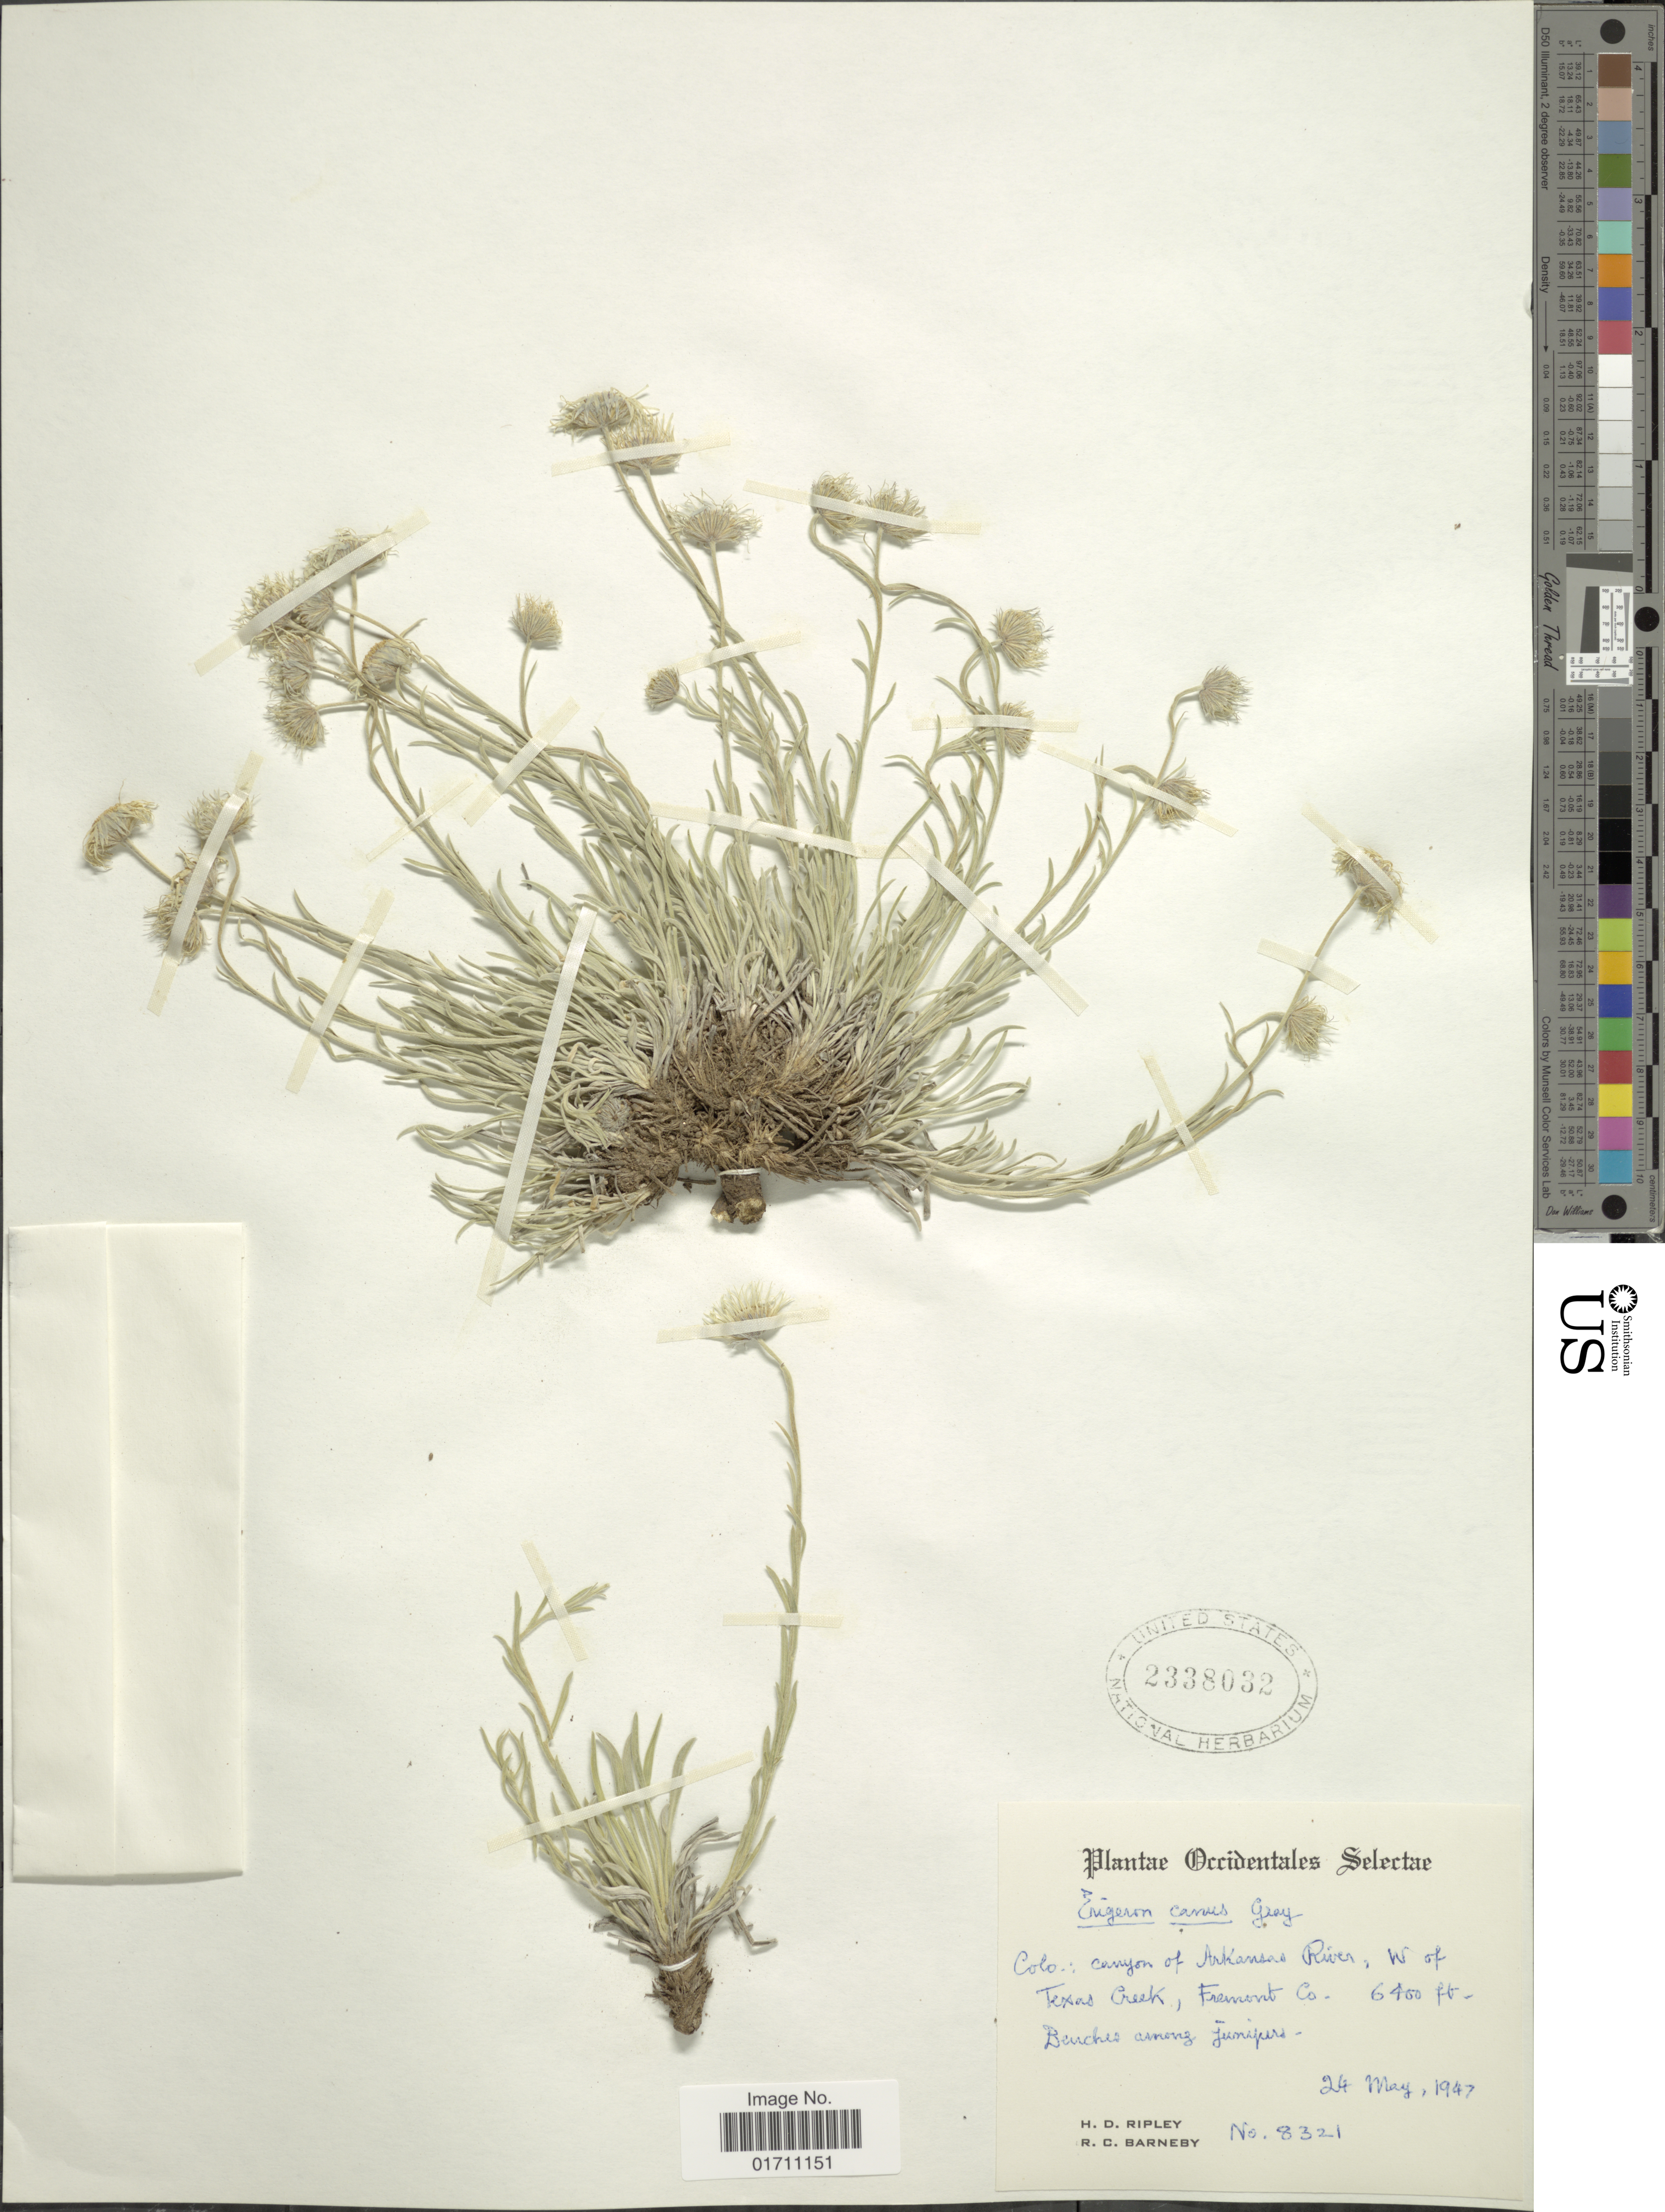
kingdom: Plantae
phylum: Tracheophyta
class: Magnoliopsida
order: Asterales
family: Asteraceae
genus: Erigeron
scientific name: Erigeron canus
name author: A. Gray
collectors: H. Ripley & R. C. Barneby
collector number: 8321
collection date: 1947-05-24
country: United States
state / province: Colorado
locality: Occidentales Selectae, Colo: canyon of Arkansas River, W of Texas Creek, Fremont Co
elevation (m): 1951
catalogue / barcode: US 2338032